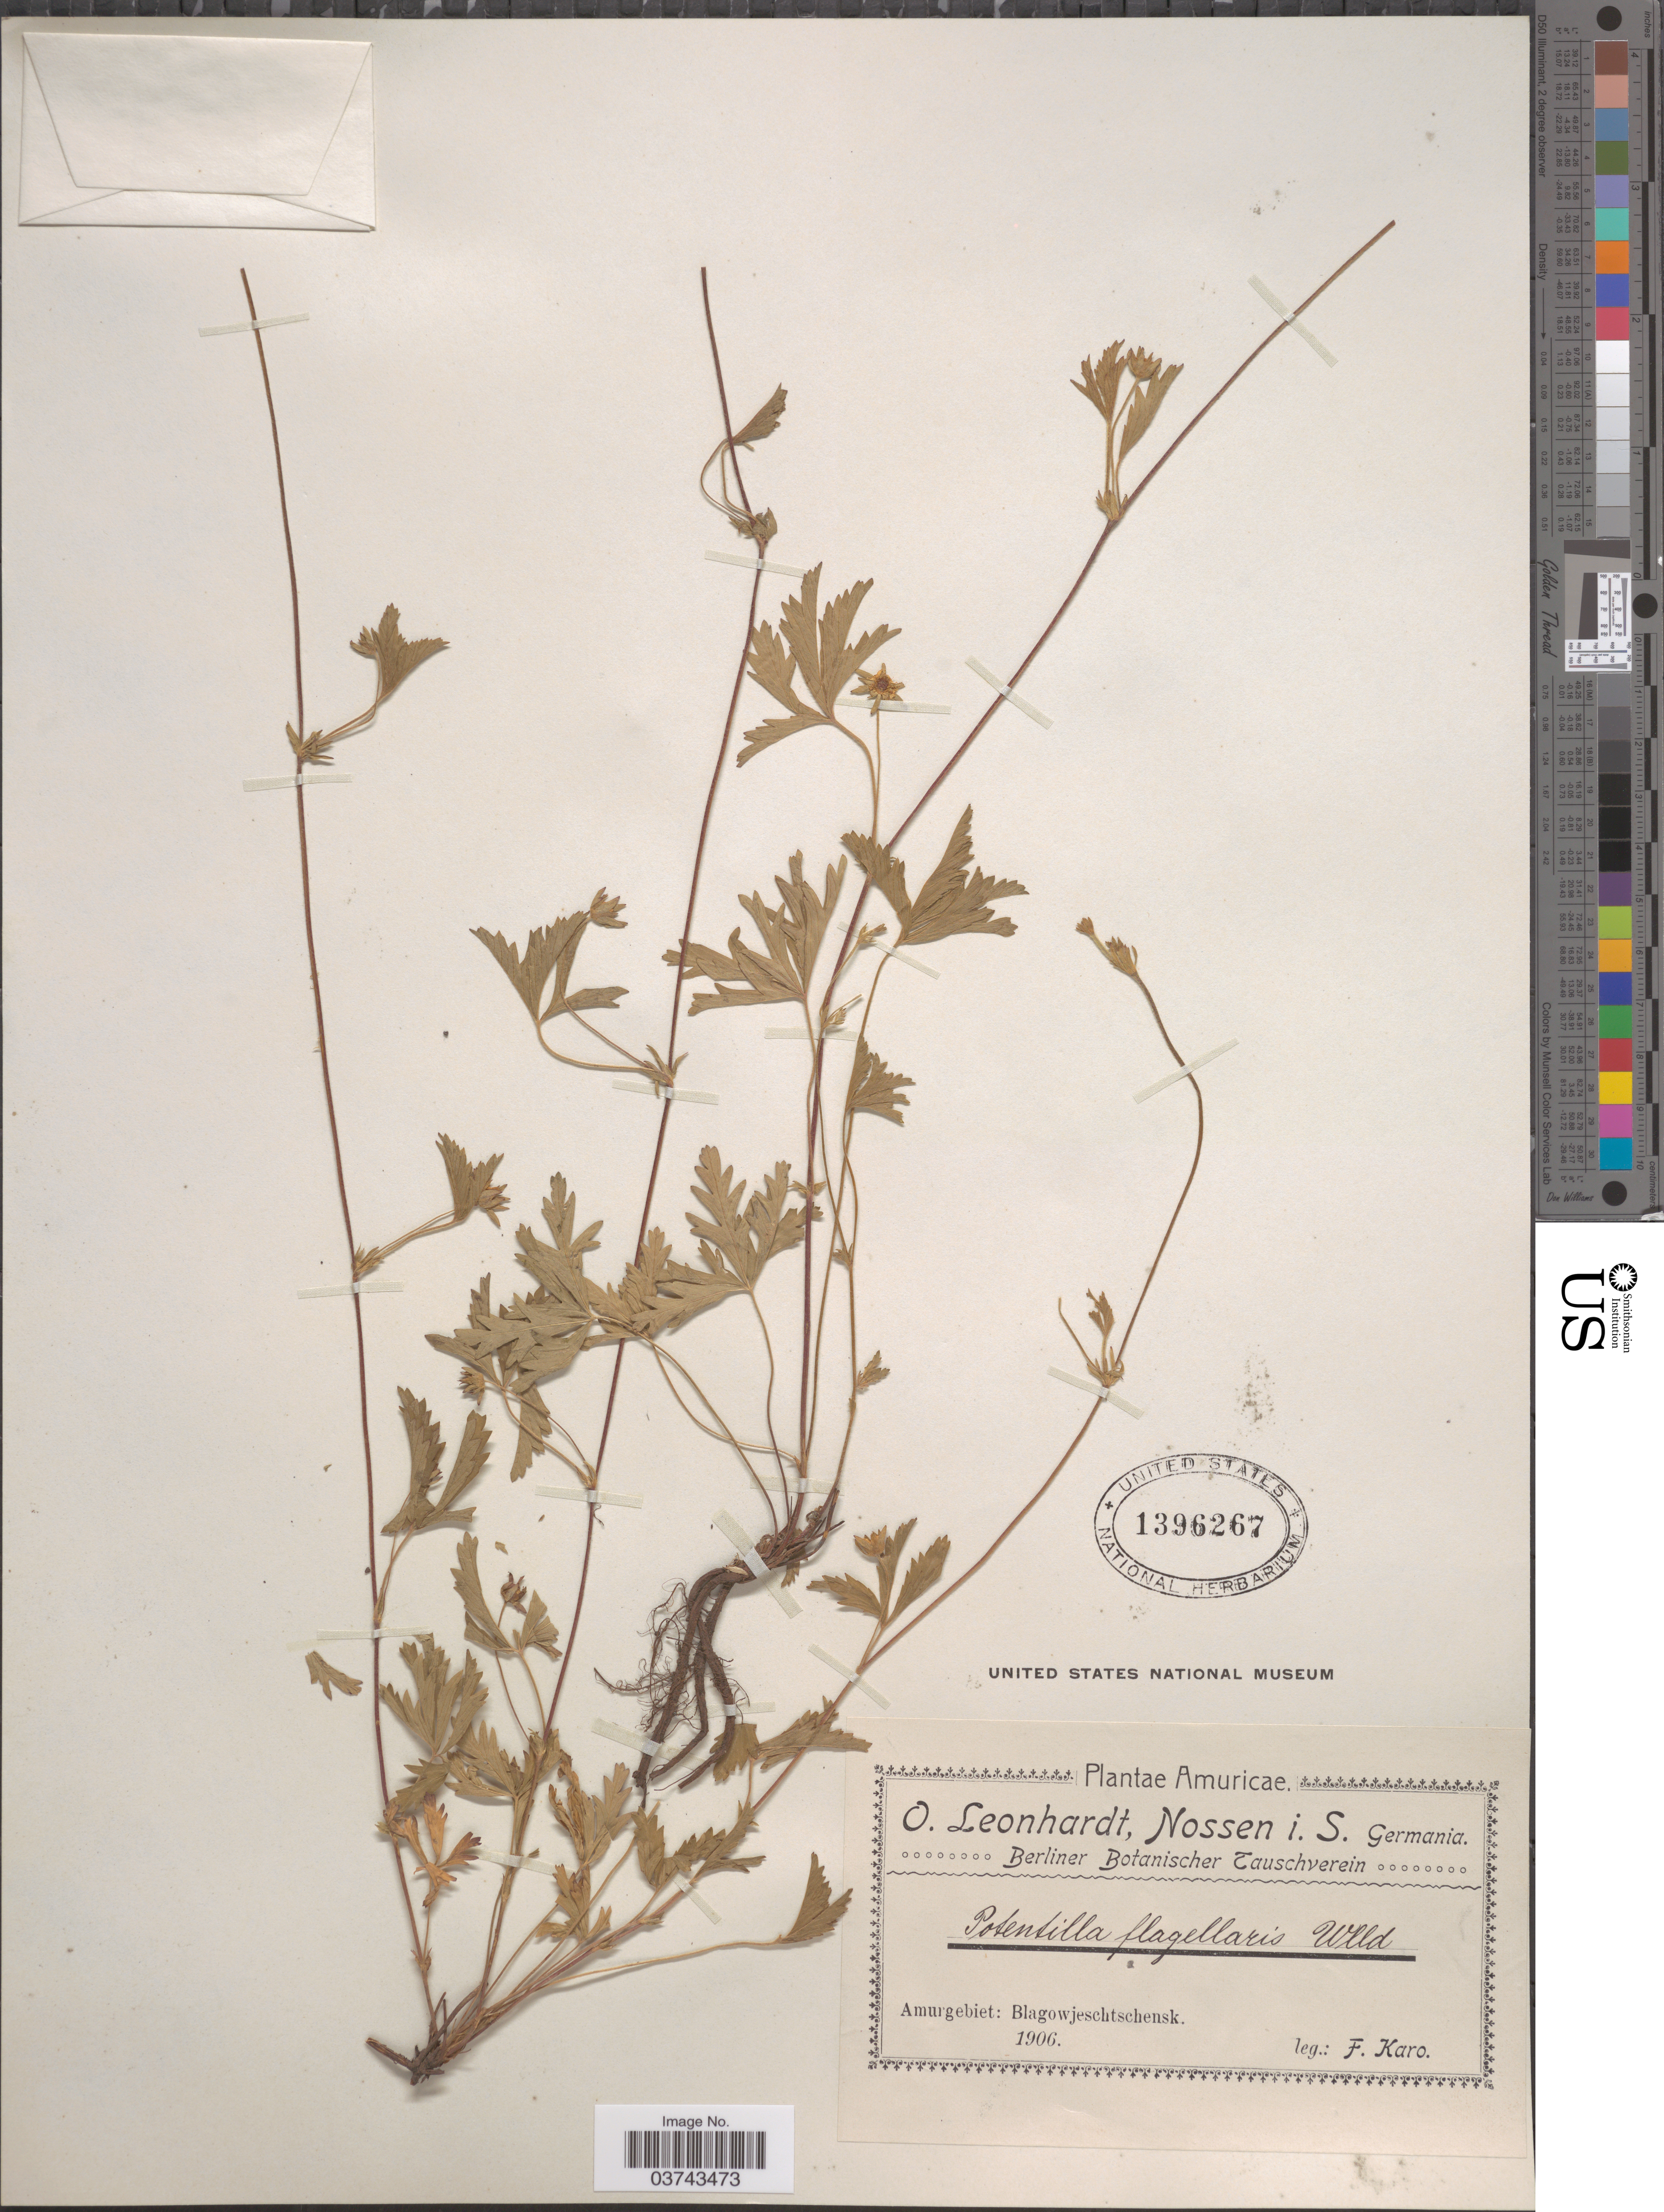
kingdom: Plantae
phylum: Tracheophyta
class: Magnoliopsida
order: Rosales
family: Rosaceae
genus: Potentilla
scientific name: Potentilla flagellaris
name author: D.F.K. Schltdl.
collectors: F. Karo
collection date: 1906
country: Russian Federation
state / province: Amur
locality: Amurgebiet: Blagowjeschtschensk.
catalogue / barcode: US 1396267